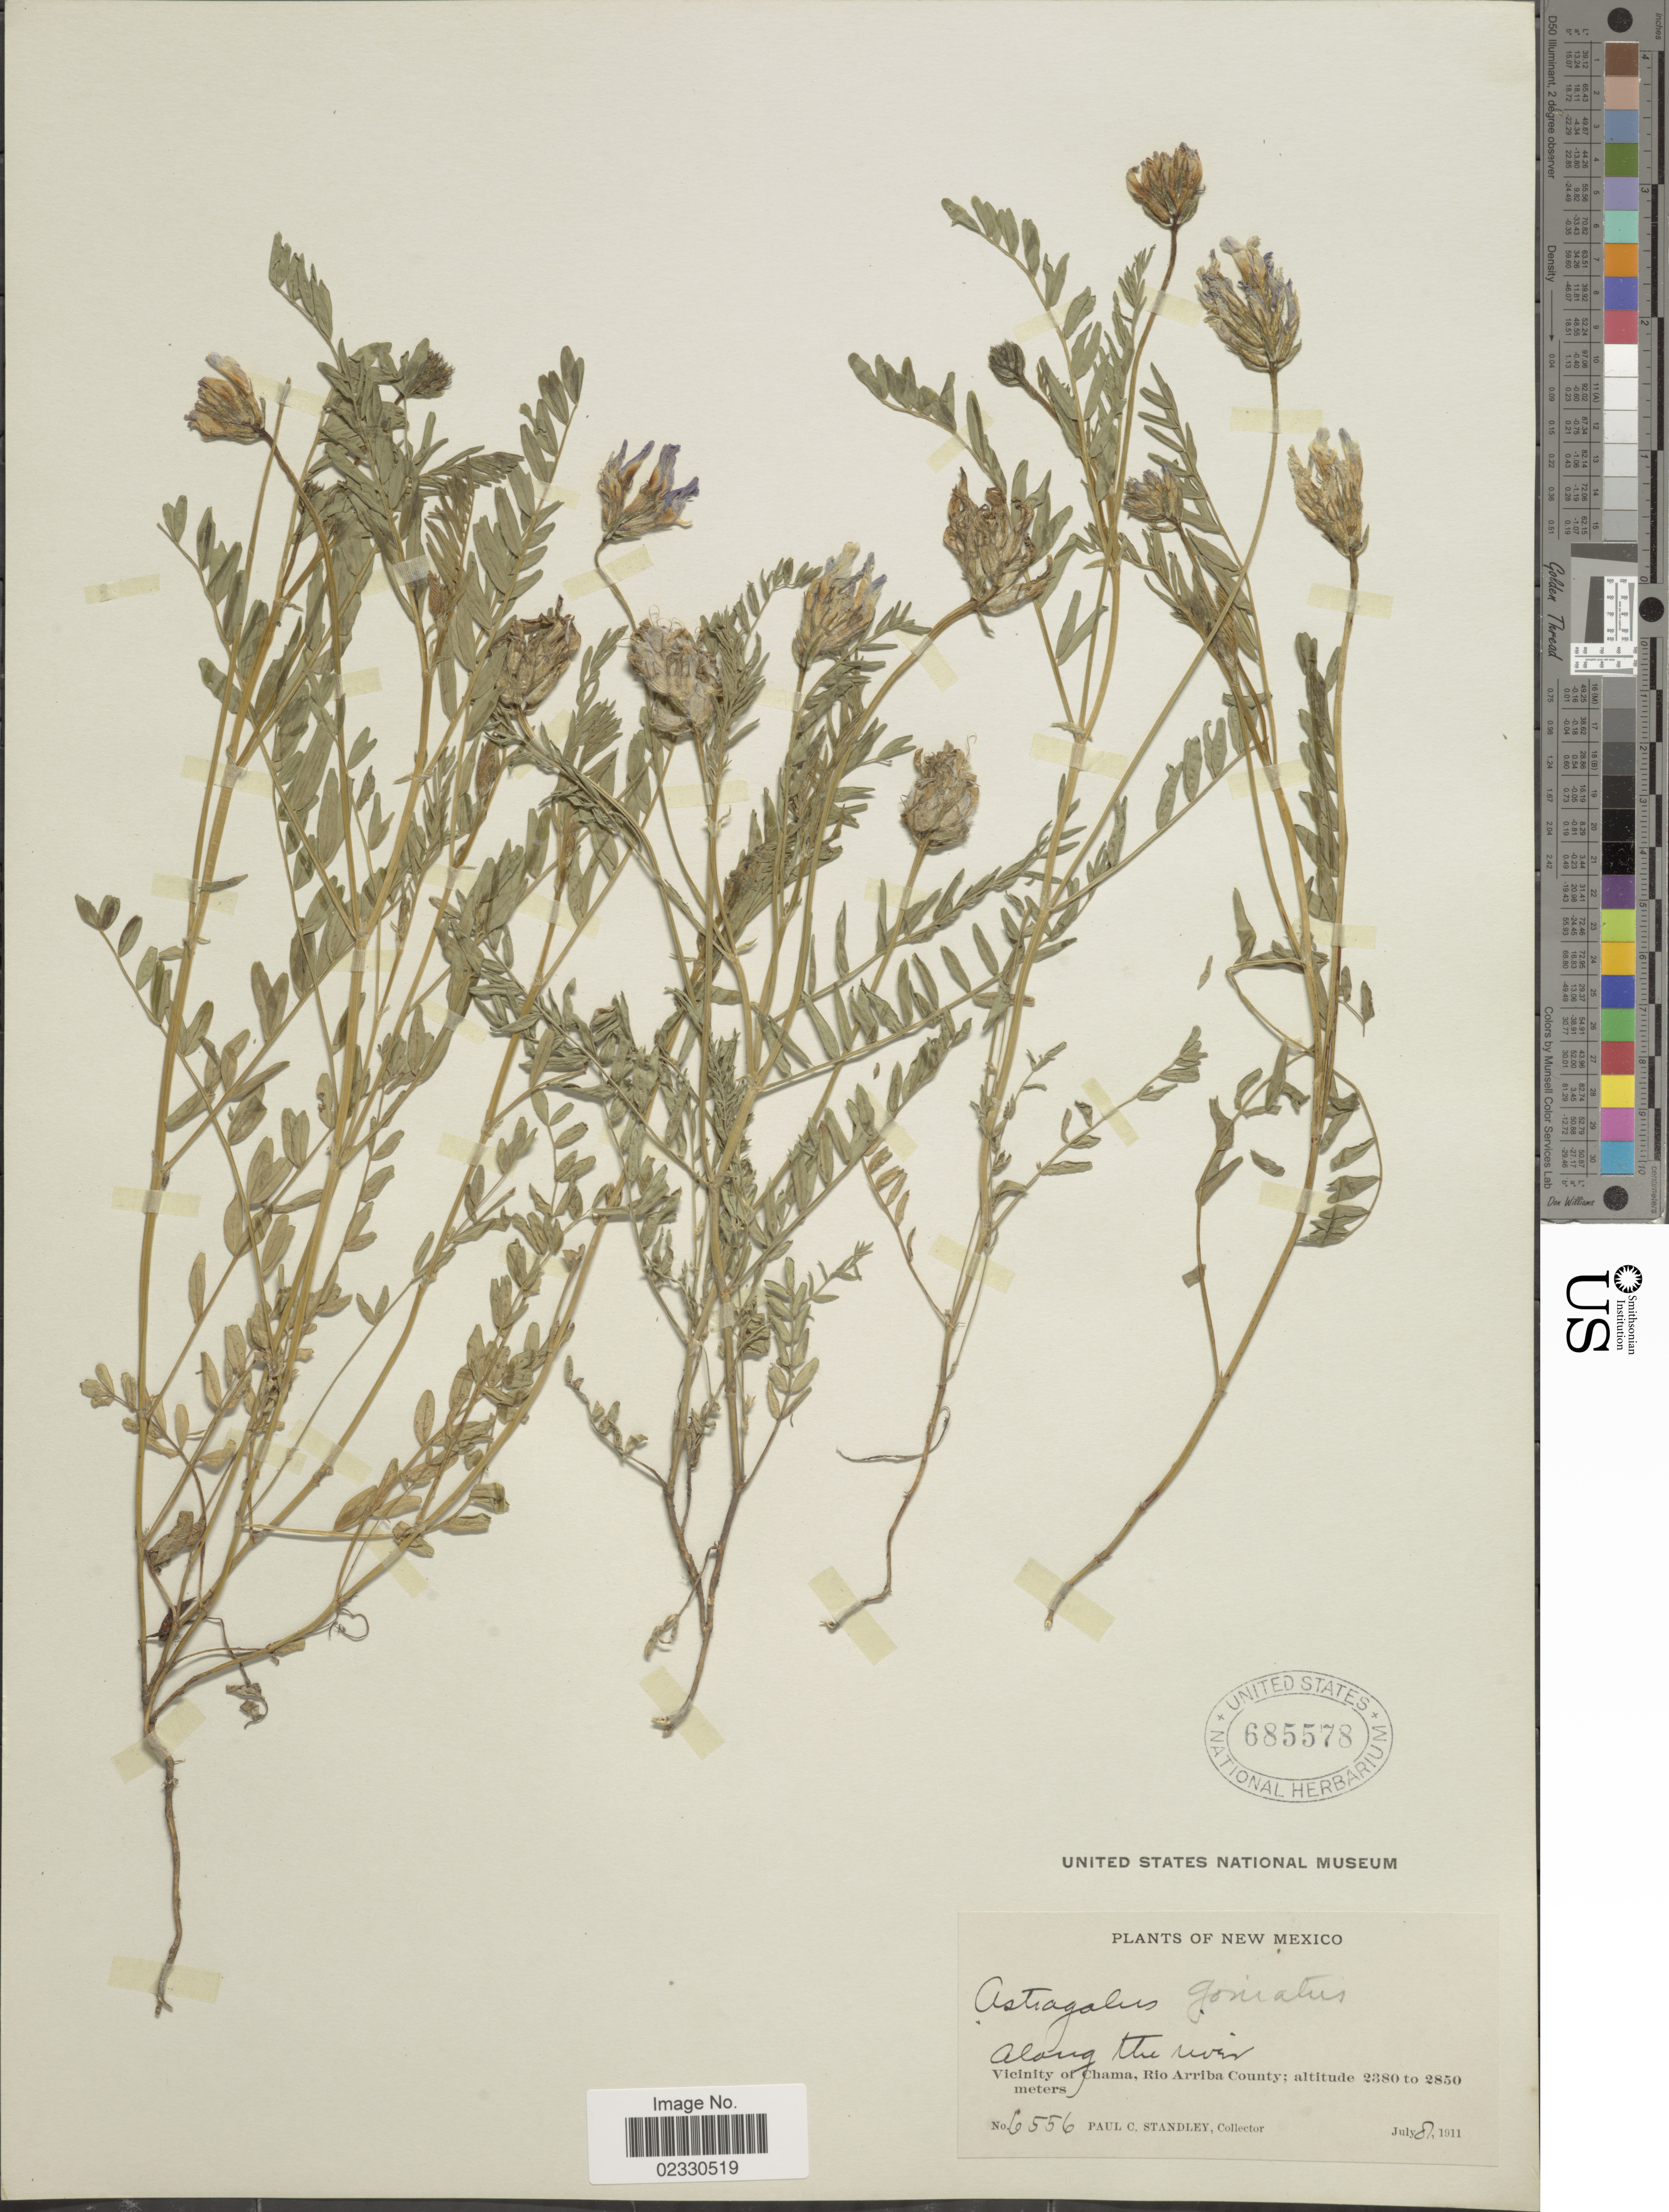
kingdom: Plantae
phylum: Tracheophyta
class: Magnoliopsida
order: Fabales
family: Fabaceae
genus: Astragalus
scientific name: Astragalus dasyglottis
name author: DC.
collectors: P. C. Standley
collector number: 6556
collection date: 1911-07-08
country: United States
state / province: New Mexico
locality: Vicinity of Chama, Rio Arriba County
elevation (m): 2380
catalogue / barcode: US 685578